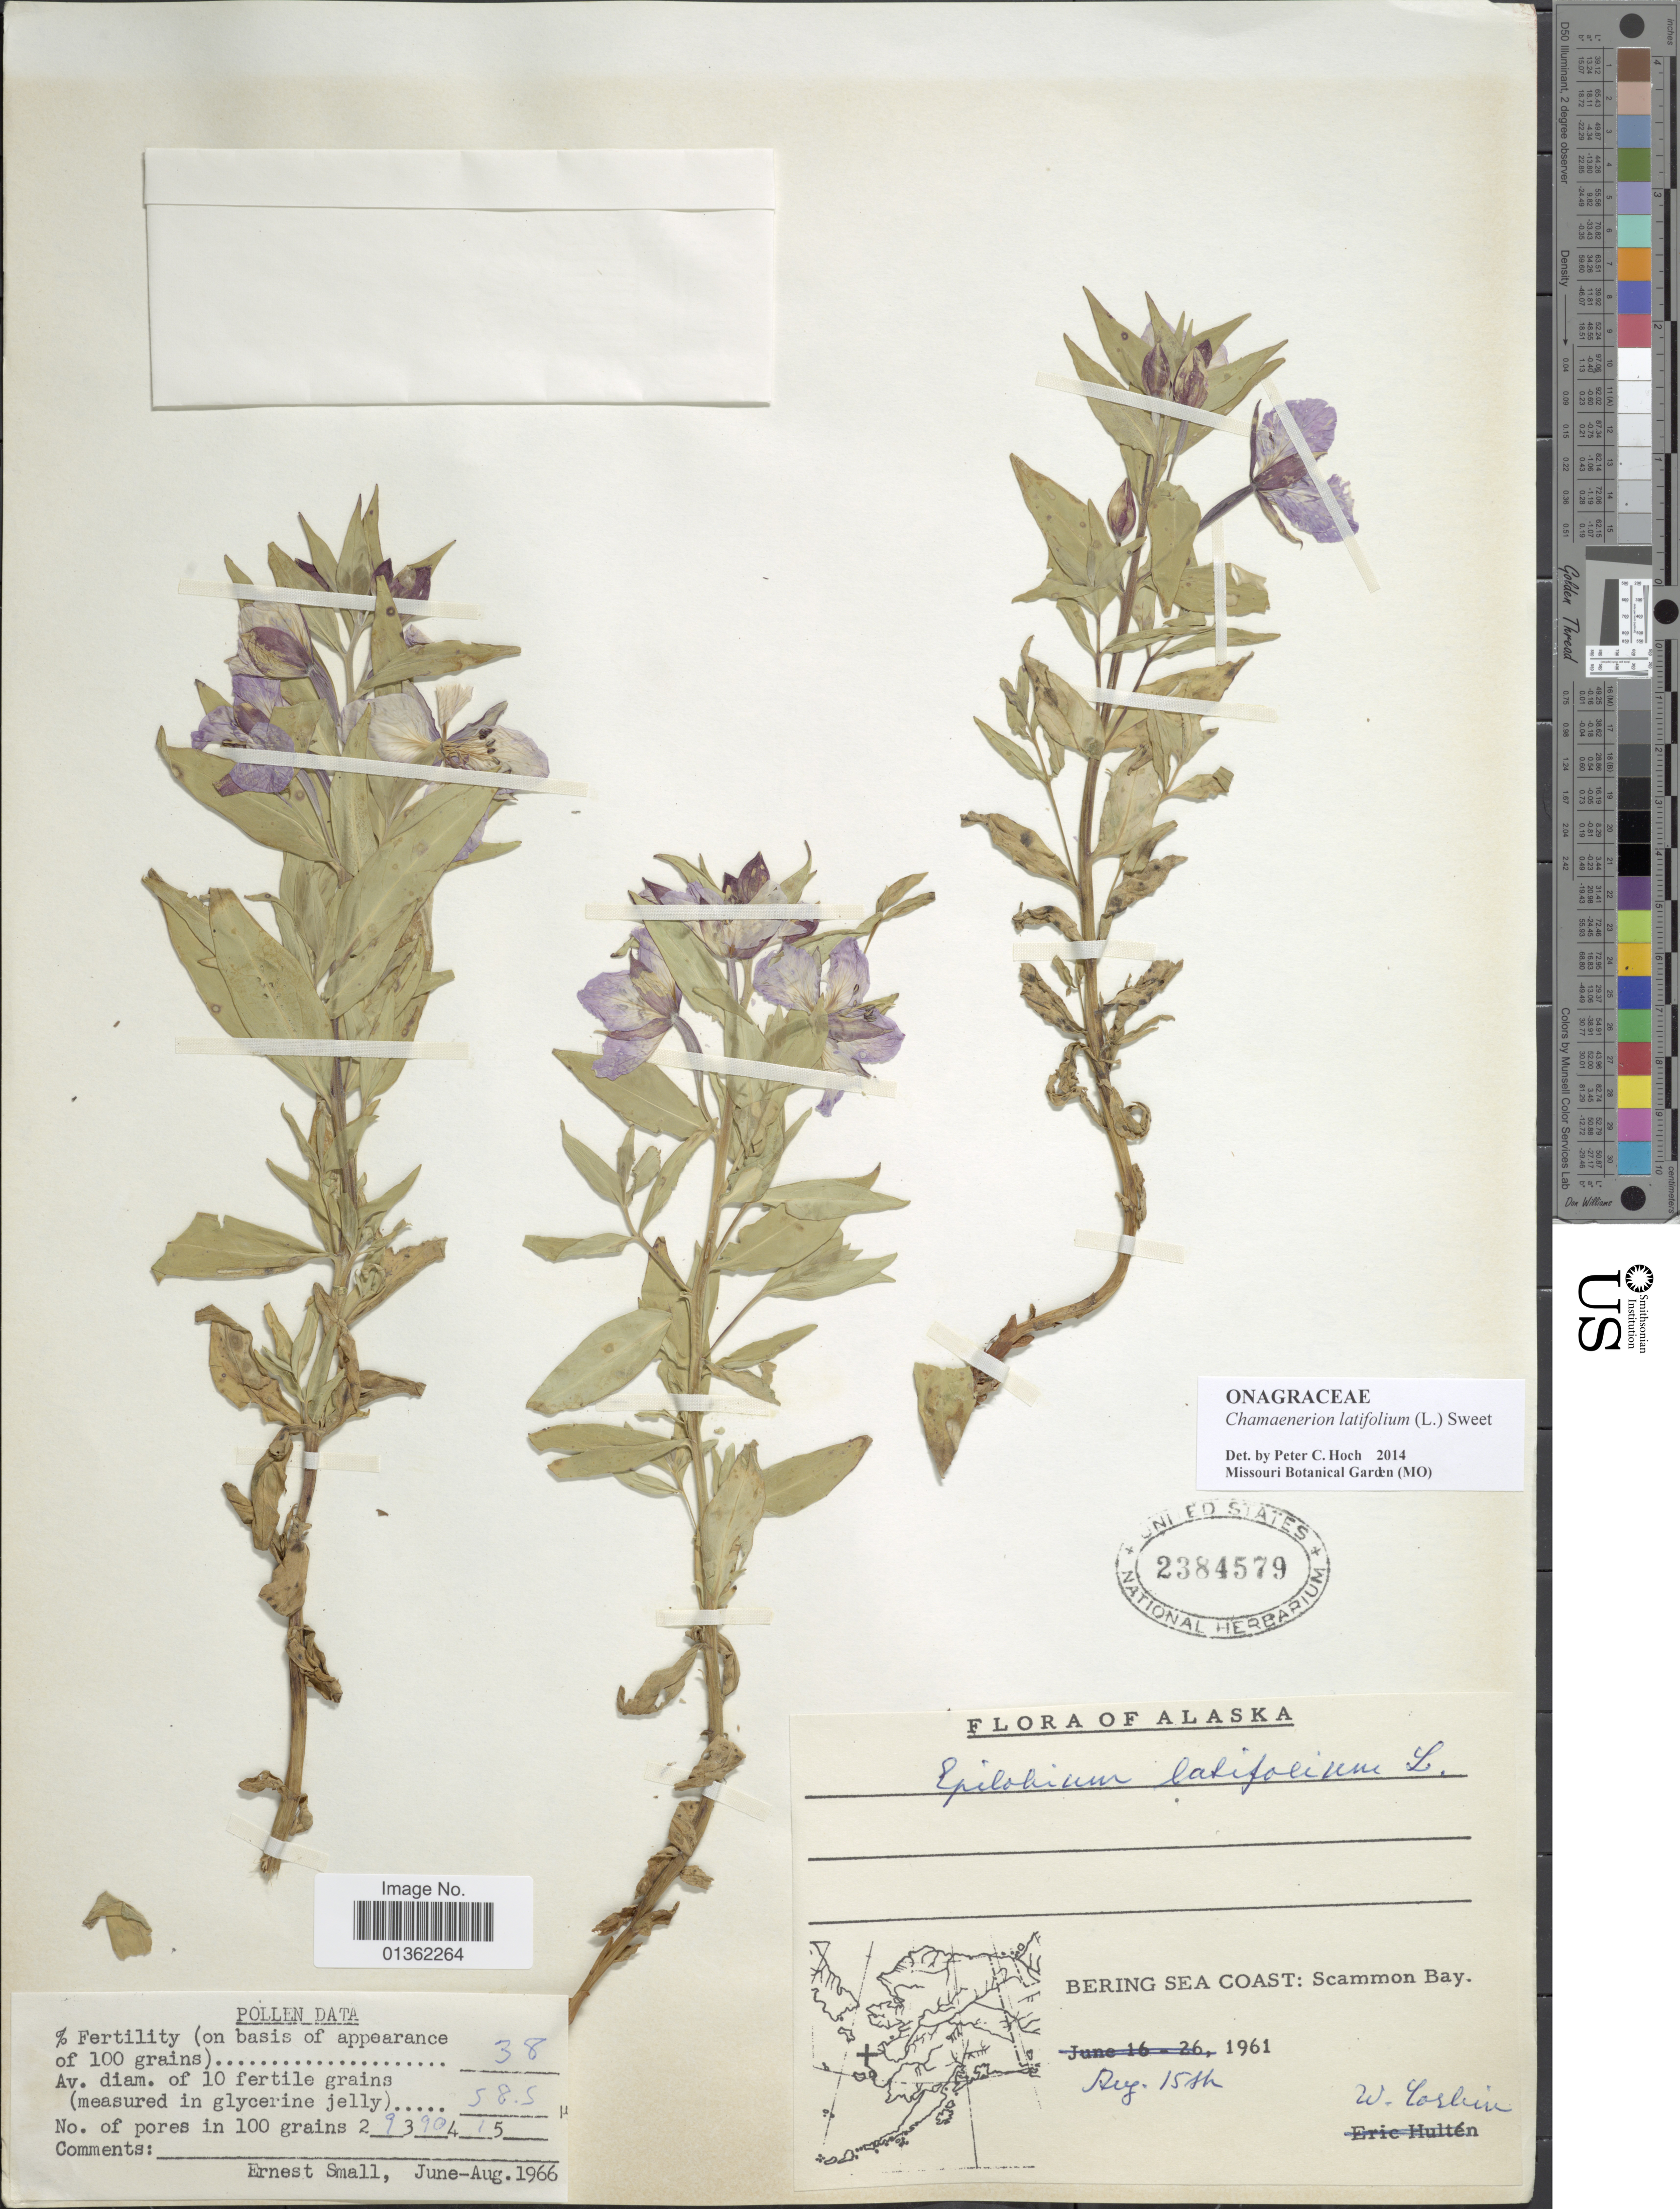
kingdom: Plantae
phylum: Tracheophyta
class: Magnoliopsida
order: Myrtales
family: Onagraceae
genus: Chamaenerion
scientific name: Chamaenerion latifolium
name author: (L.) Th. Fr. & Lange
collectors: W. Corbin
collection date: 1961-08-15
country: United States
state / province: Alaska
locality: Bering Sea Coast: Scammon Bay.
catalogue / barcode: US 2384579